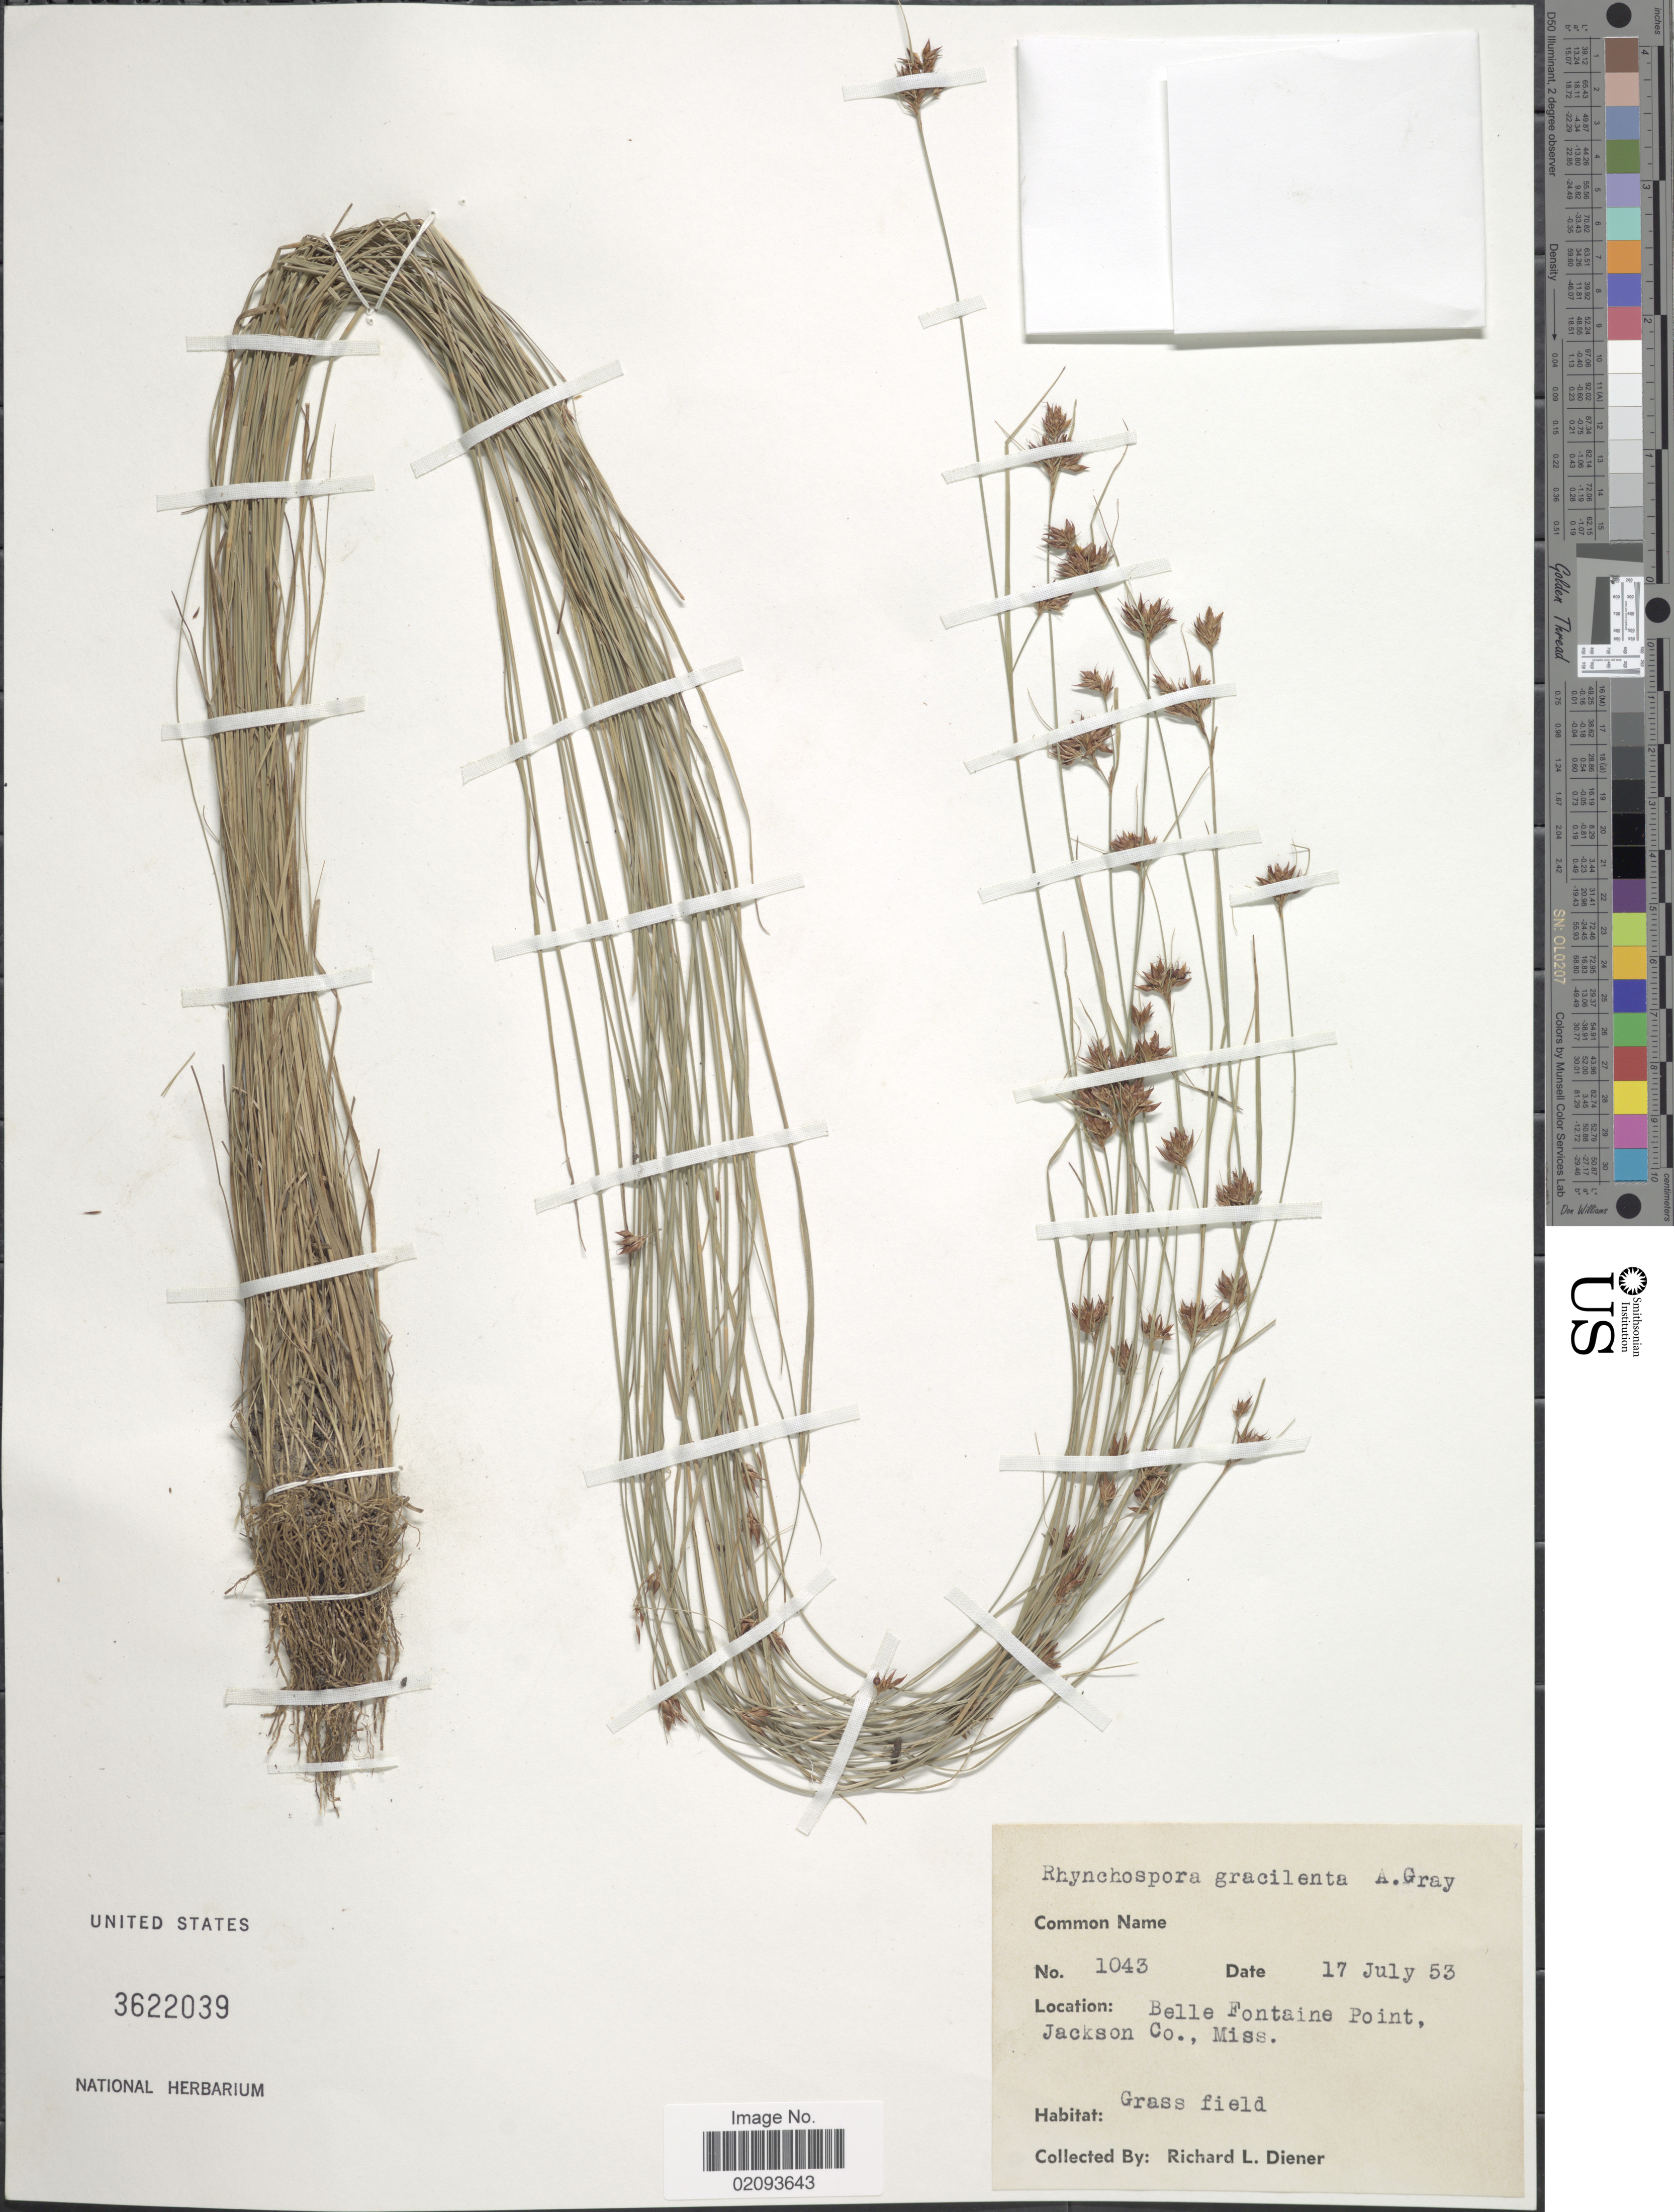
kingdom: Plantae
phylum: Tracheophyta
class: Liliopsida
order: Poales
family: Cyperaceae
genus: Rhynchospora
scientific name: Rhynchospora gracilenta A. Gray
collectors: R. Diener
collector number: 1043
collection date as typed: Transcribed d/m/y: 17/7/53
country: United States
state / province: Mississippi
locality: Belle Fontaine Point, Jackson Co.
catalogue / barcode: US 3622039